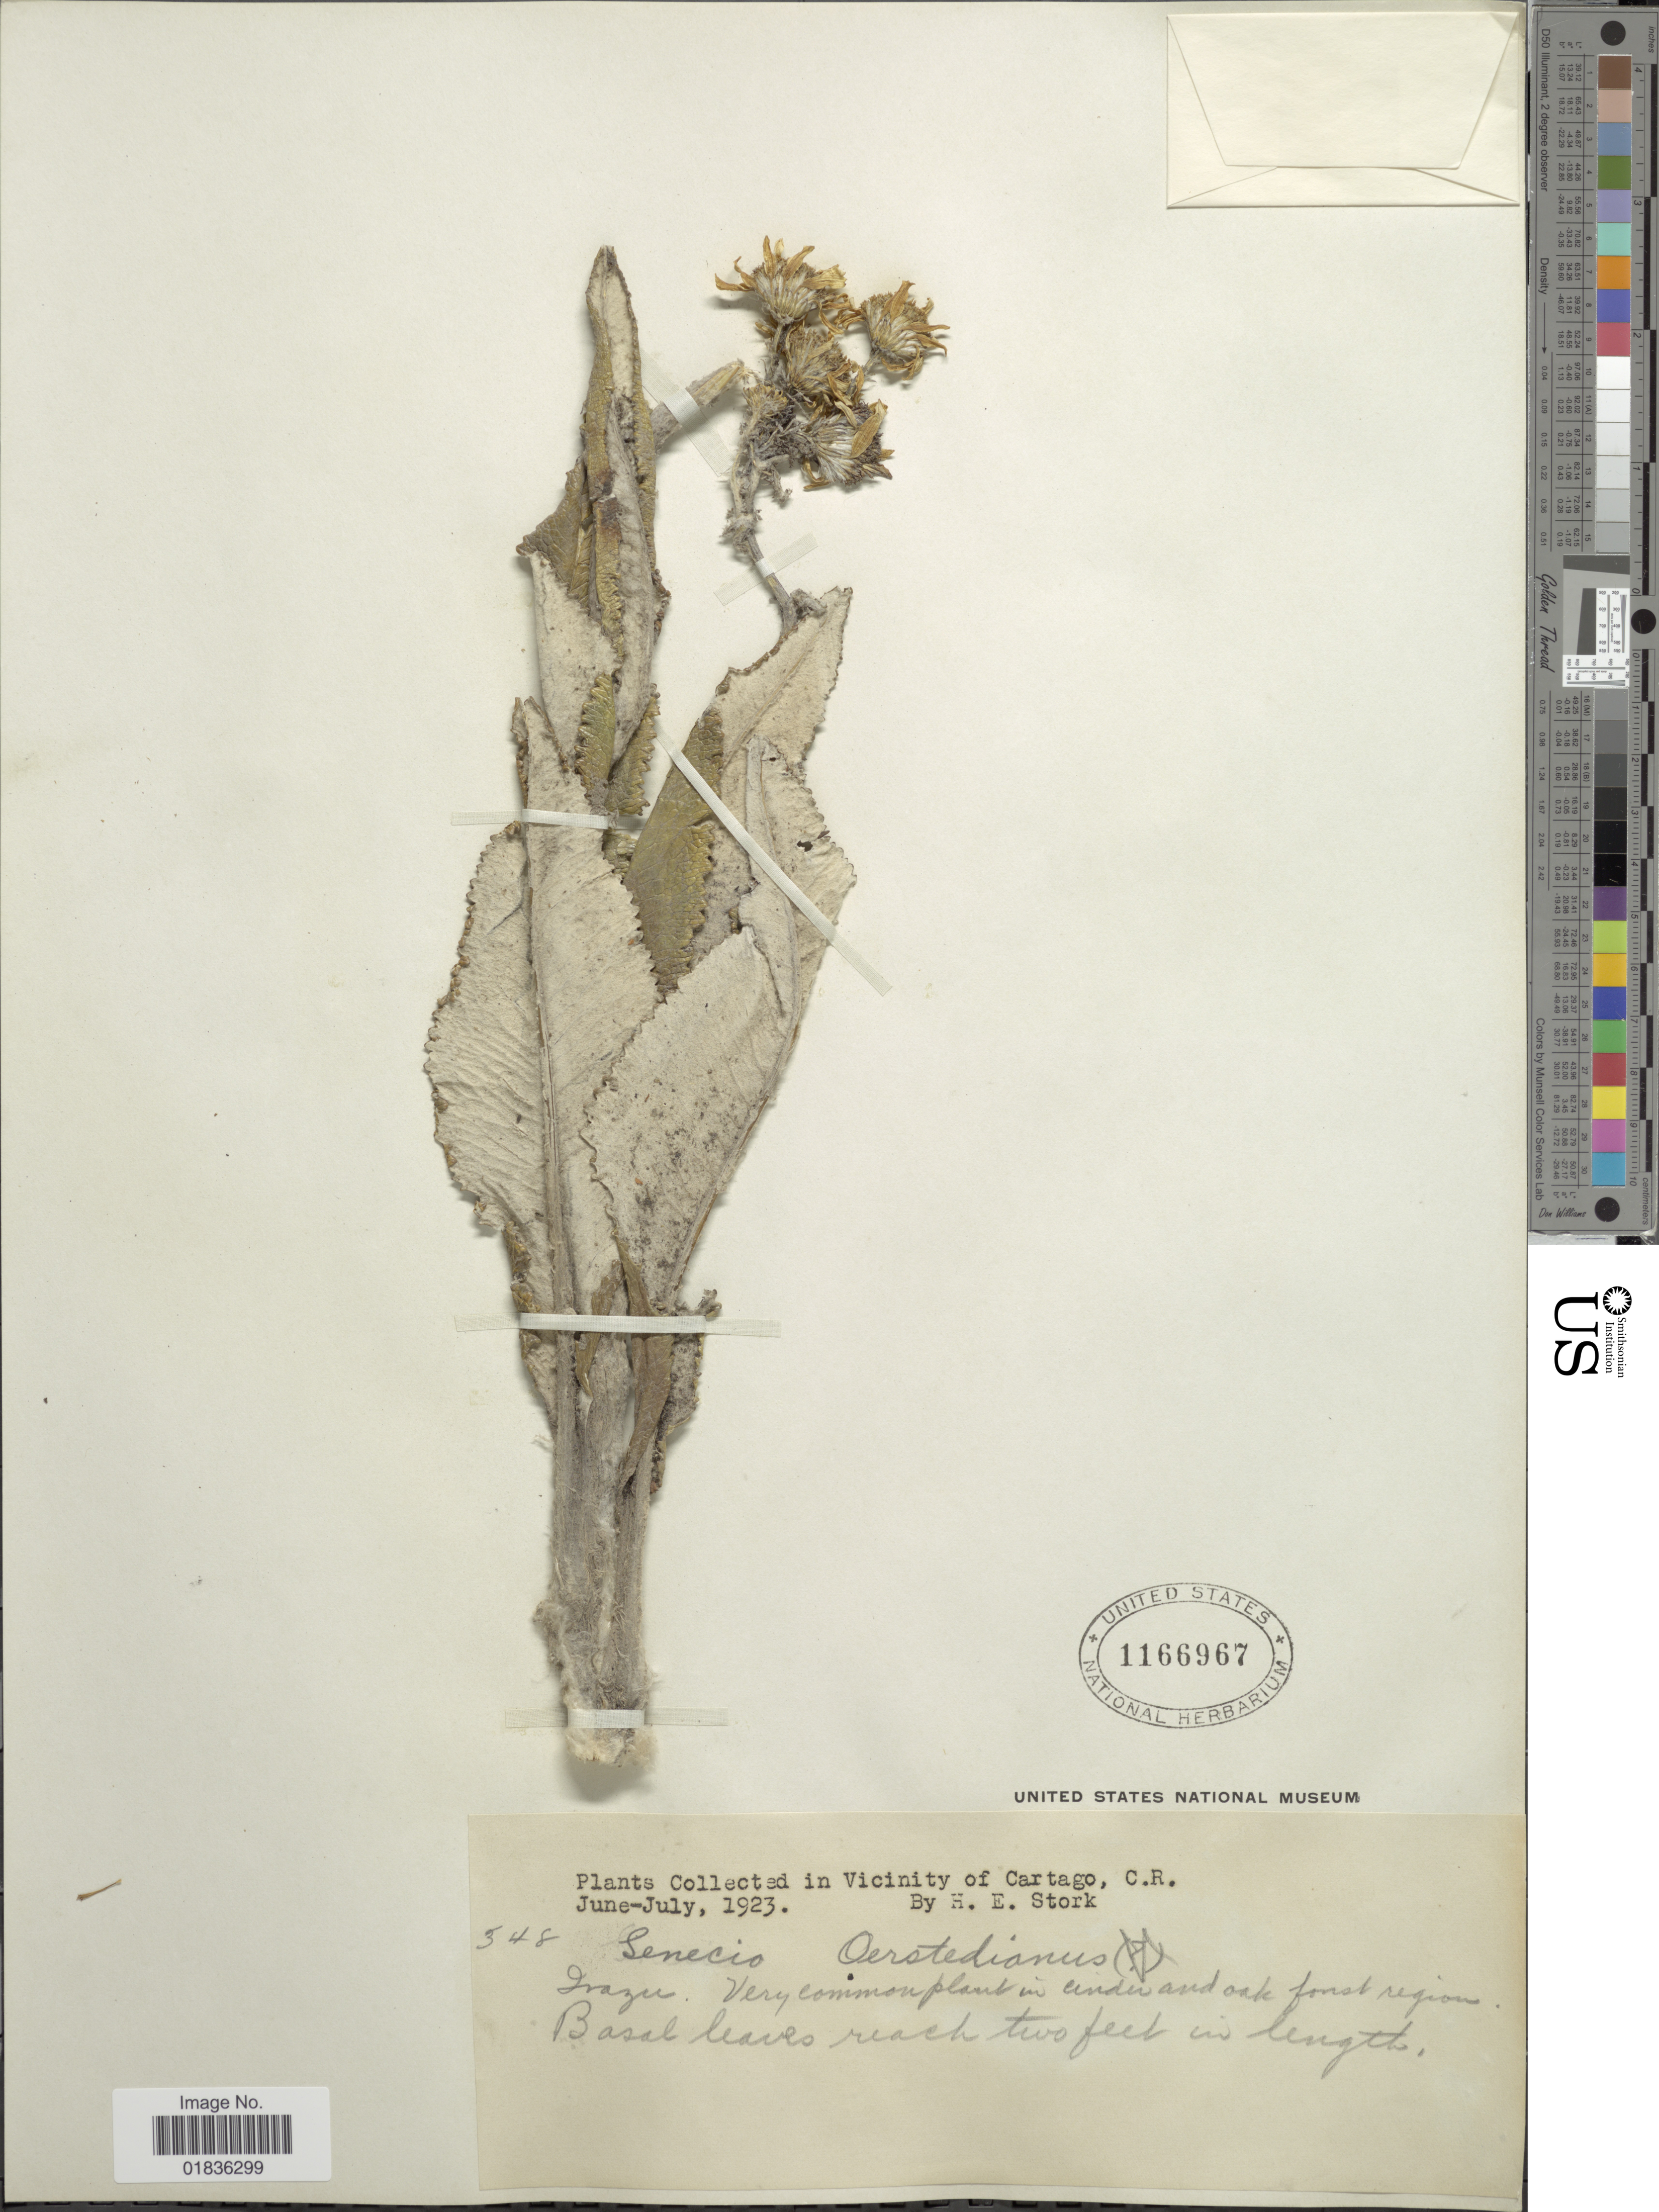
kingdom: Plantae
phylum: Tracheophyta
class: Magnoliopsida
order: Asterales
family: Asteraceae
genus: Senecio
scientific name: Senecio oerstedianus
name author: Benth.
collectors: H. E. Stork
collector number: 348*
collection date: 1923-06/1923-07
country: Costa Rica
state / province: Cartago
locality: Irazu.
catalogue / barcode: US 1166967